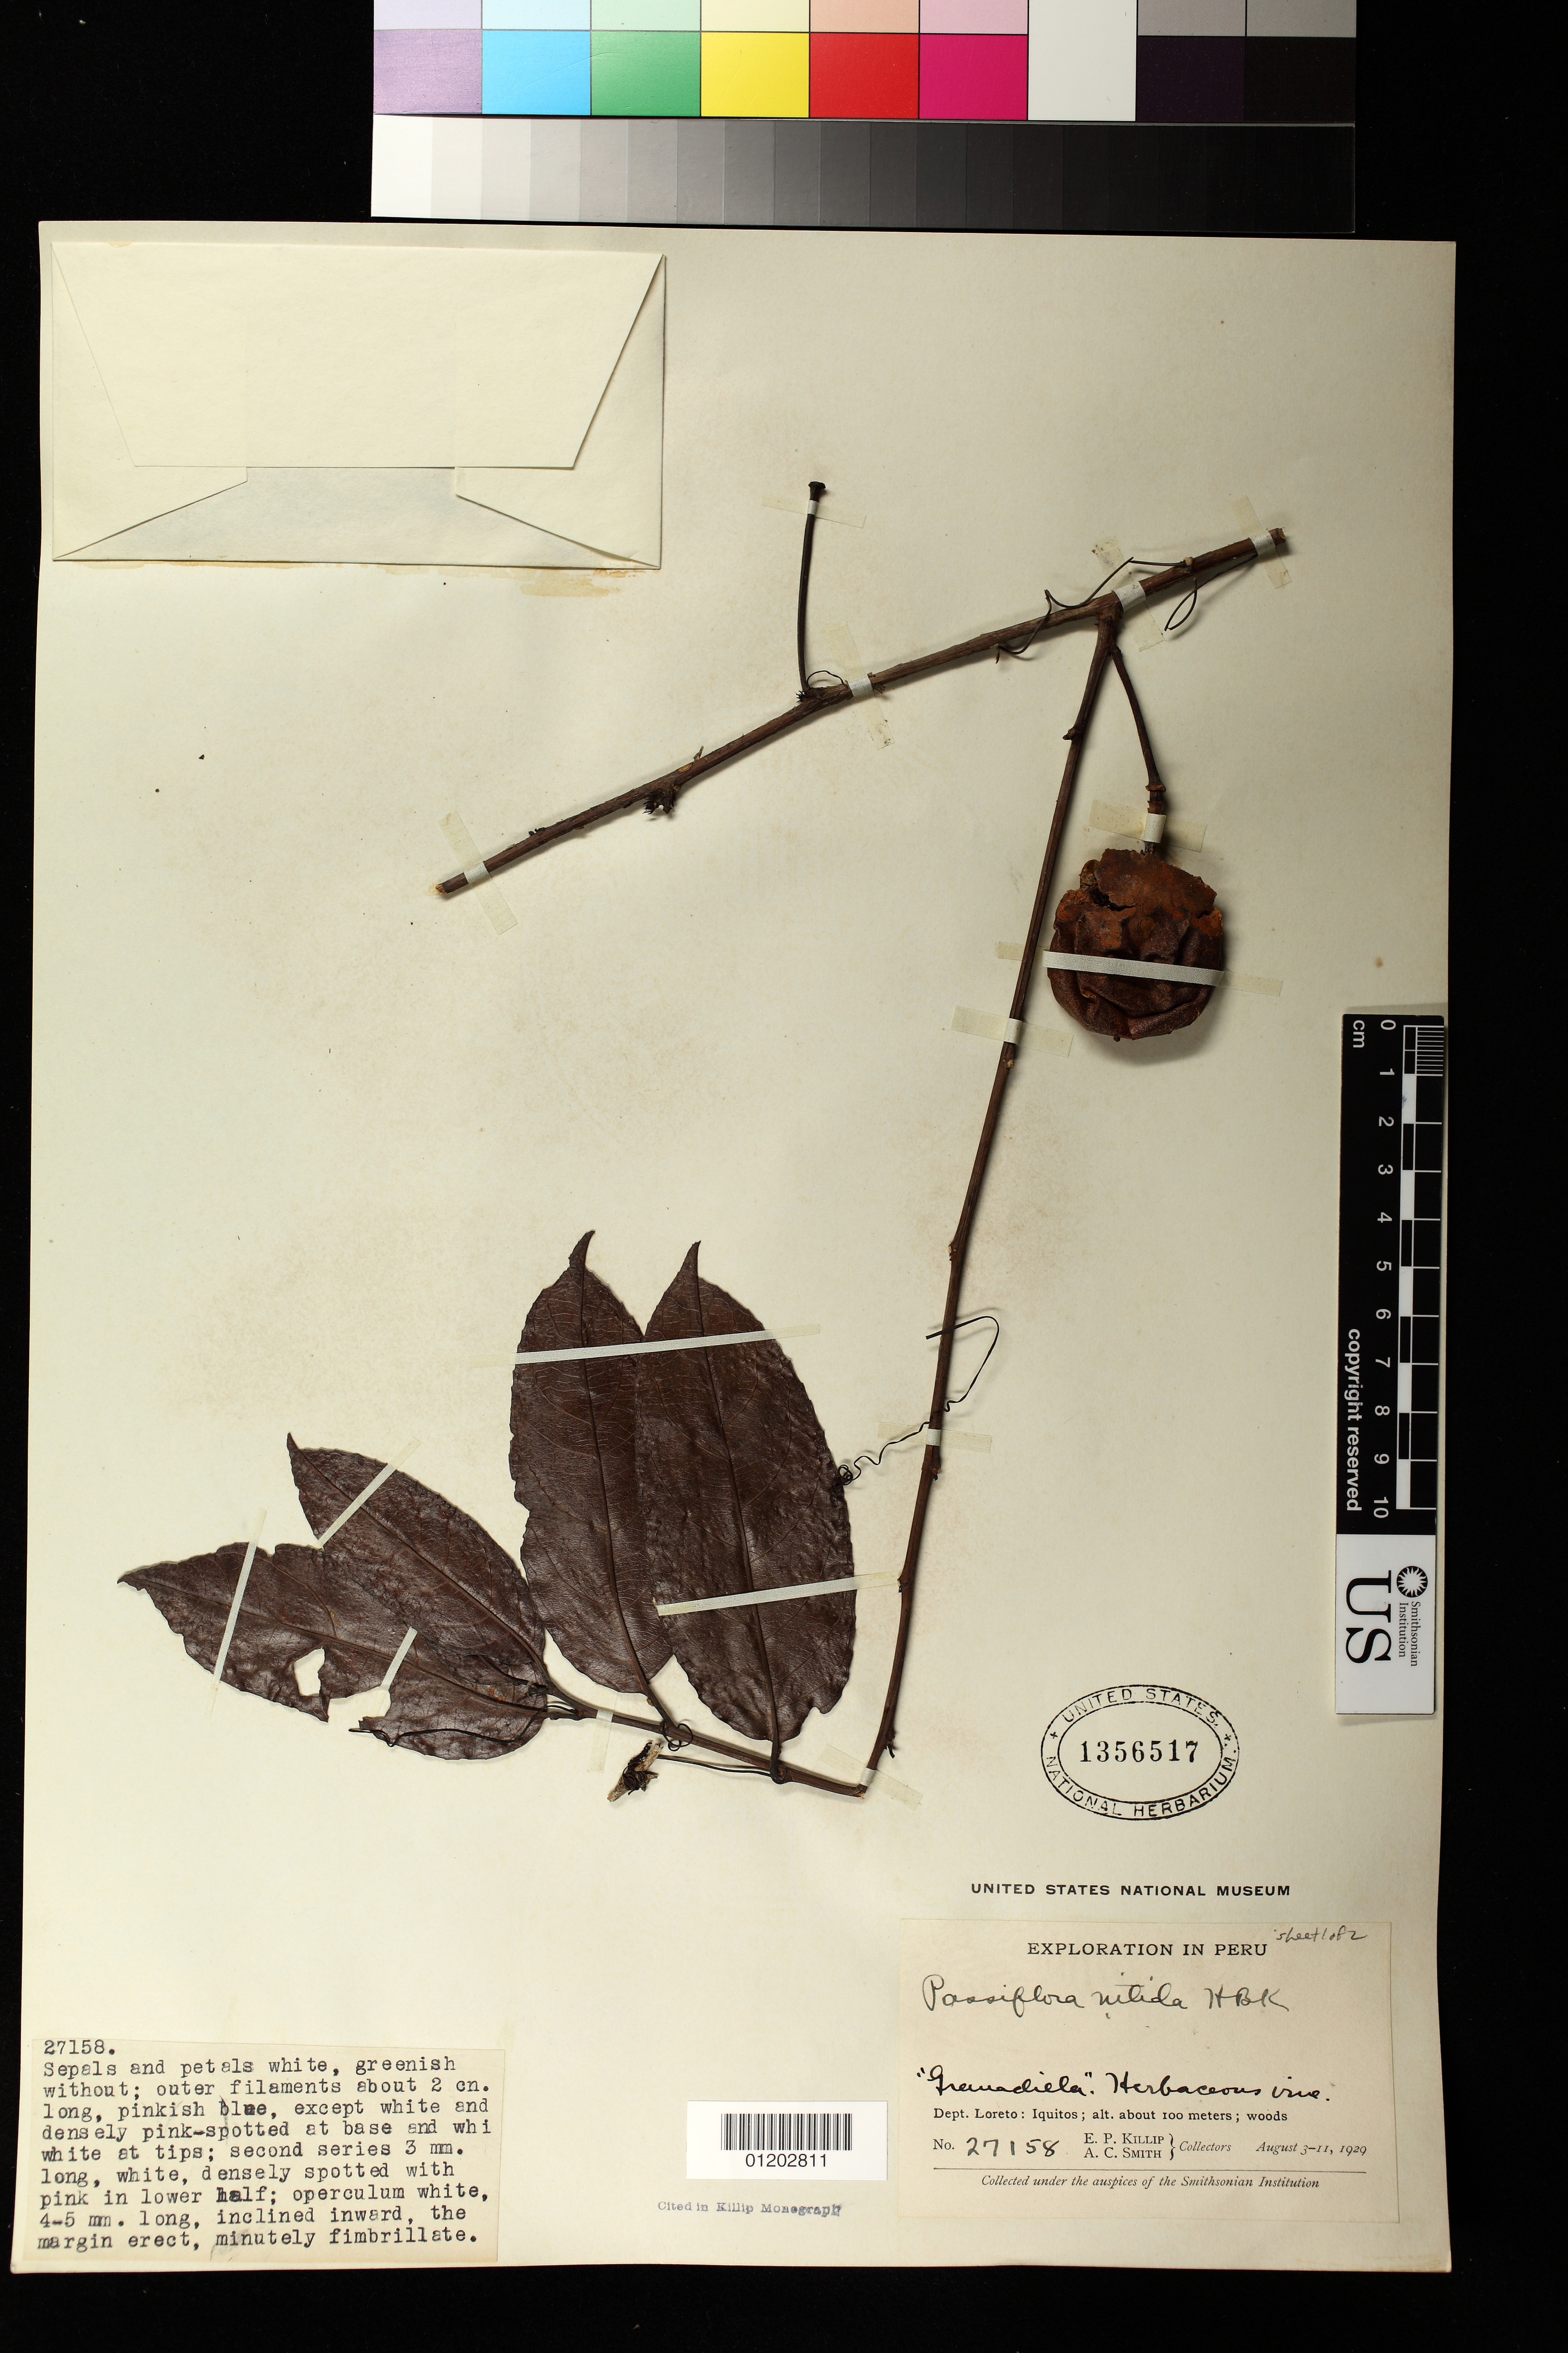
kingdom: Plantae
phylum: Tracheophyta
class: Magnoliopsida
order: Malpighiales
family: Passifloraceae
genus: Passiflora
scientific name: Passiflora nitida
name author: Kunth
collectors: E. P. Killip & A. C. Smith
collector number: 27158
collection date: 1929-08-03/1929-08-11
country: Peru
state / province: Loreto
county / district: Maynas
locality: Iquitos, woods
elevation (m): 100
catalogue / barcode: US 1356517